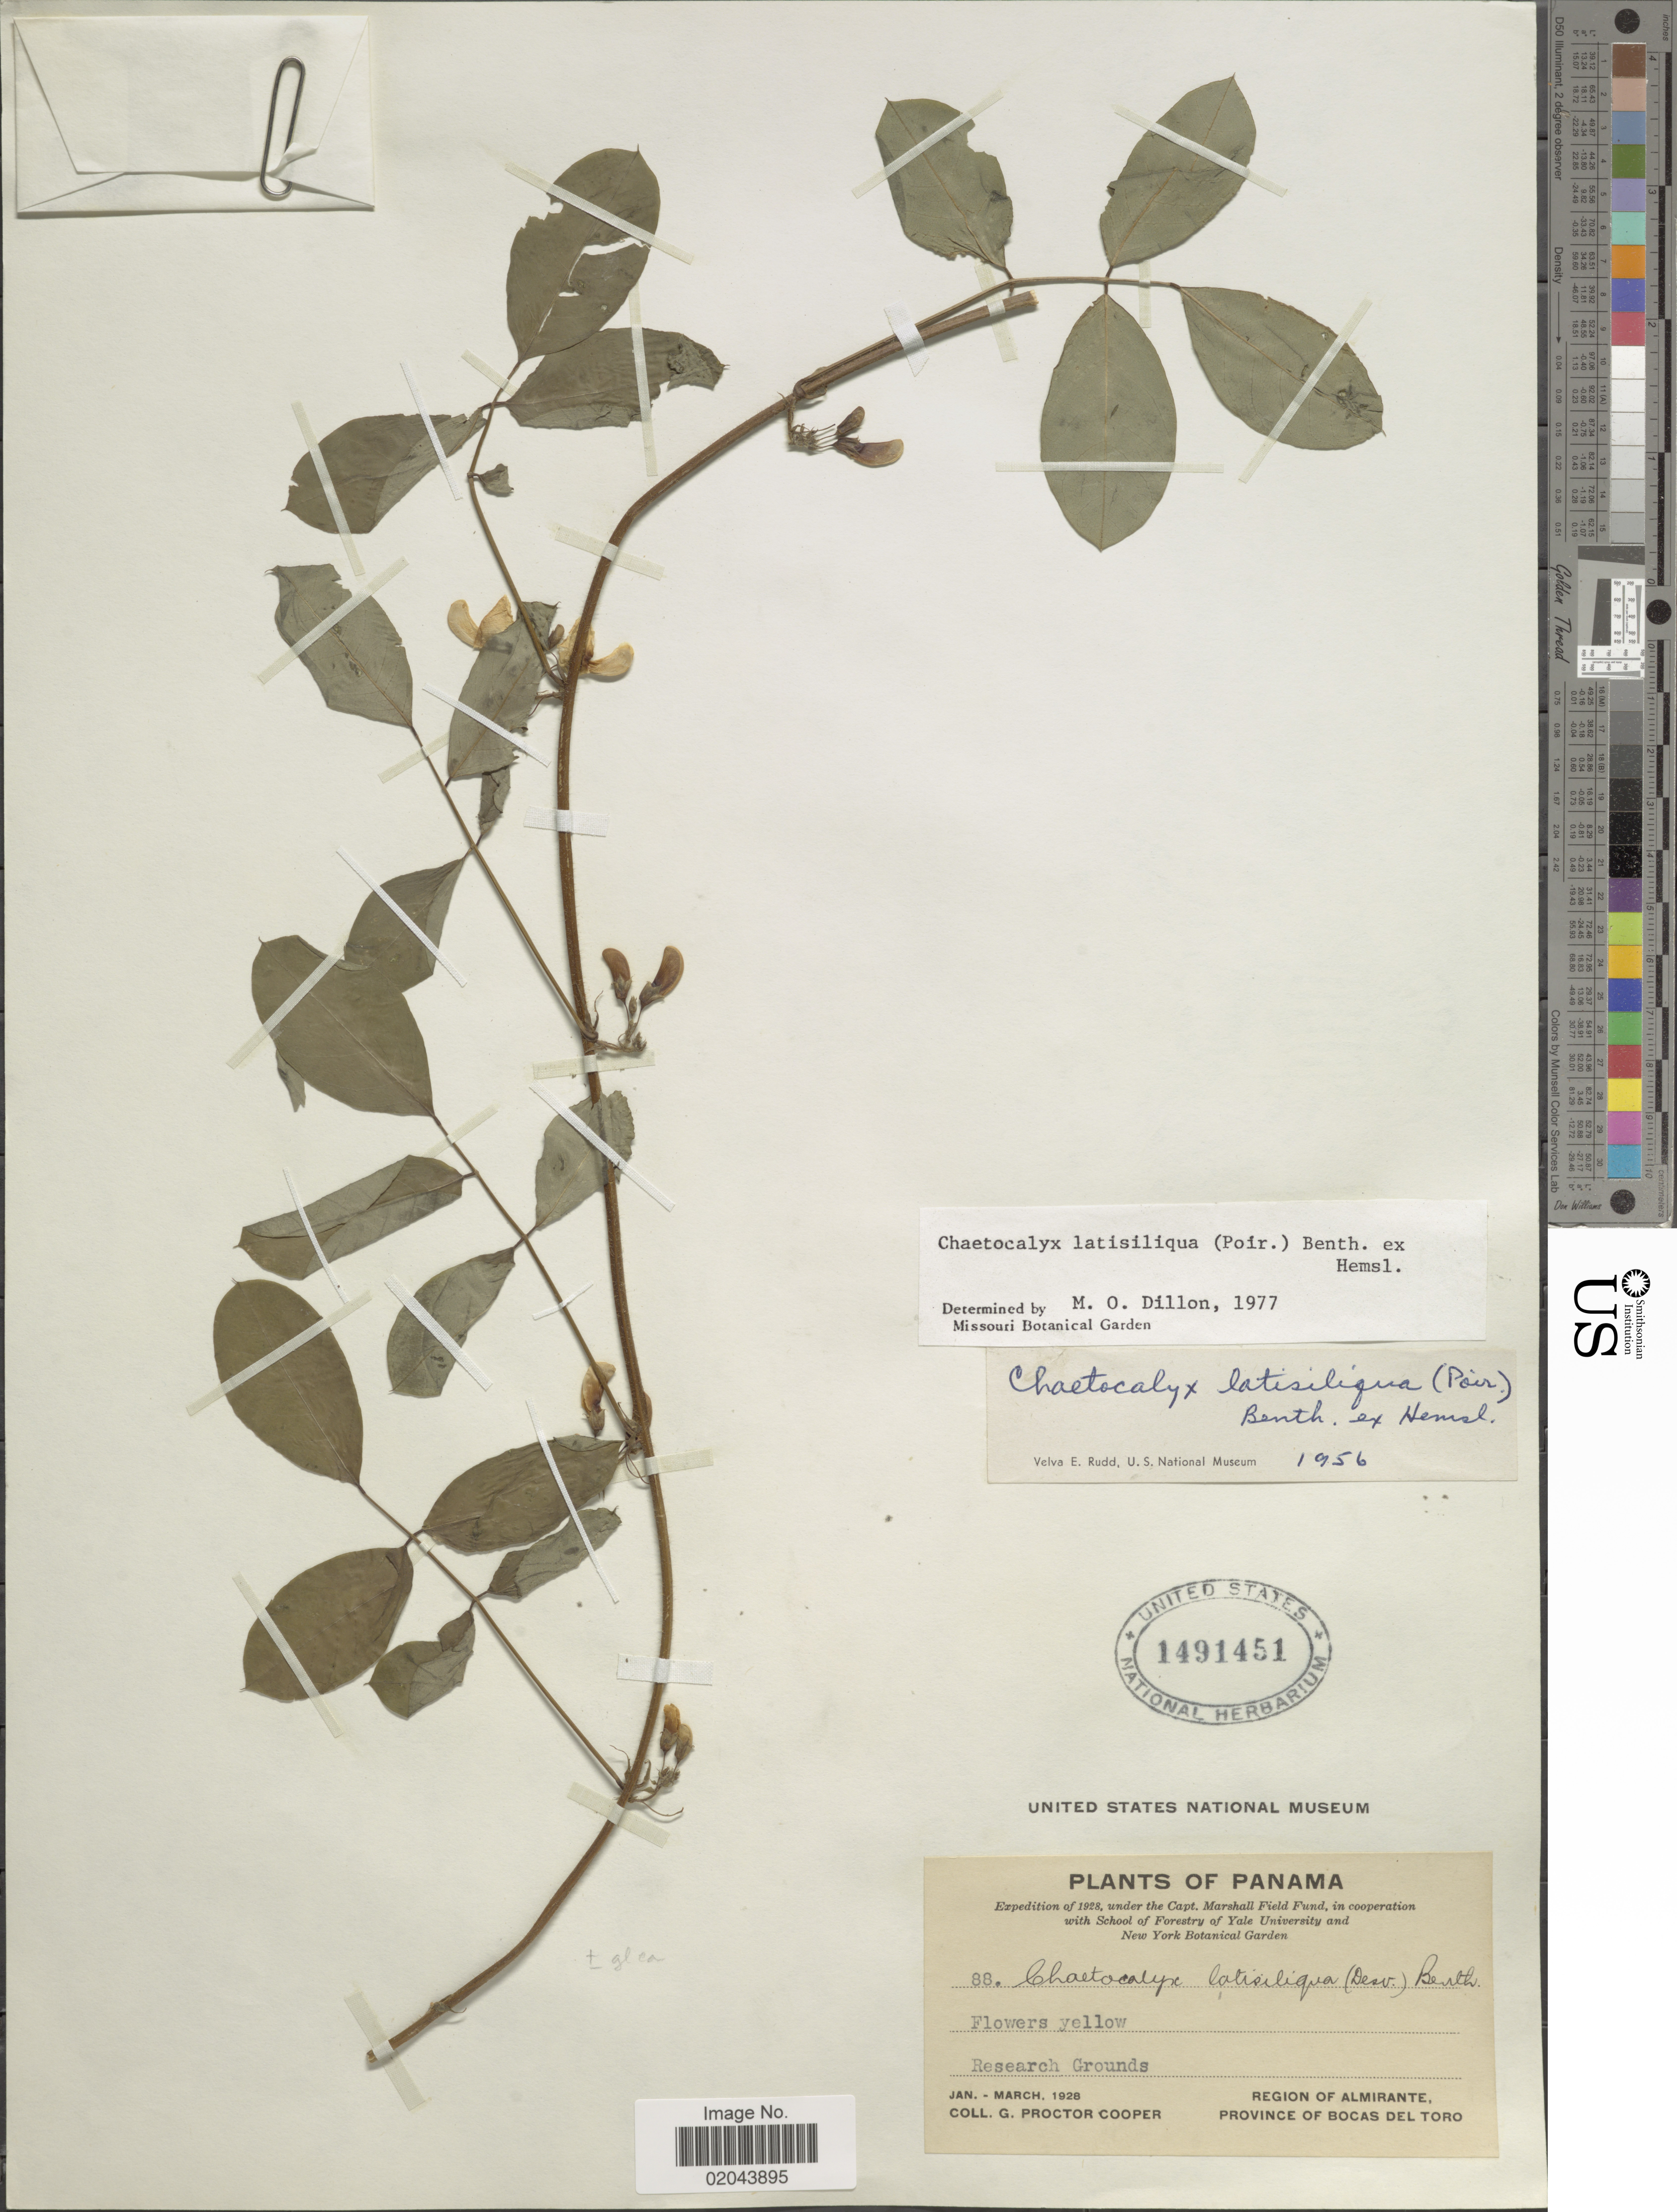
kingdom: Plantae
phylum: Tracheophyta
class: Magnoliopsida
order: Fabales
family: Fabaceae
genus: Chaetocalyx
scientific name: Chaetocalyx latisiliqua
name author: (Poir.) Benth. ex Hemsl.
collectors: G. Cooper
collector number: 88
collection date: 1928-01/1928-03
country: Panama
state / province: Bocas del Toro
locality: Region of Almirante, Research Grounds.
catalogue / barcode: US 1491451